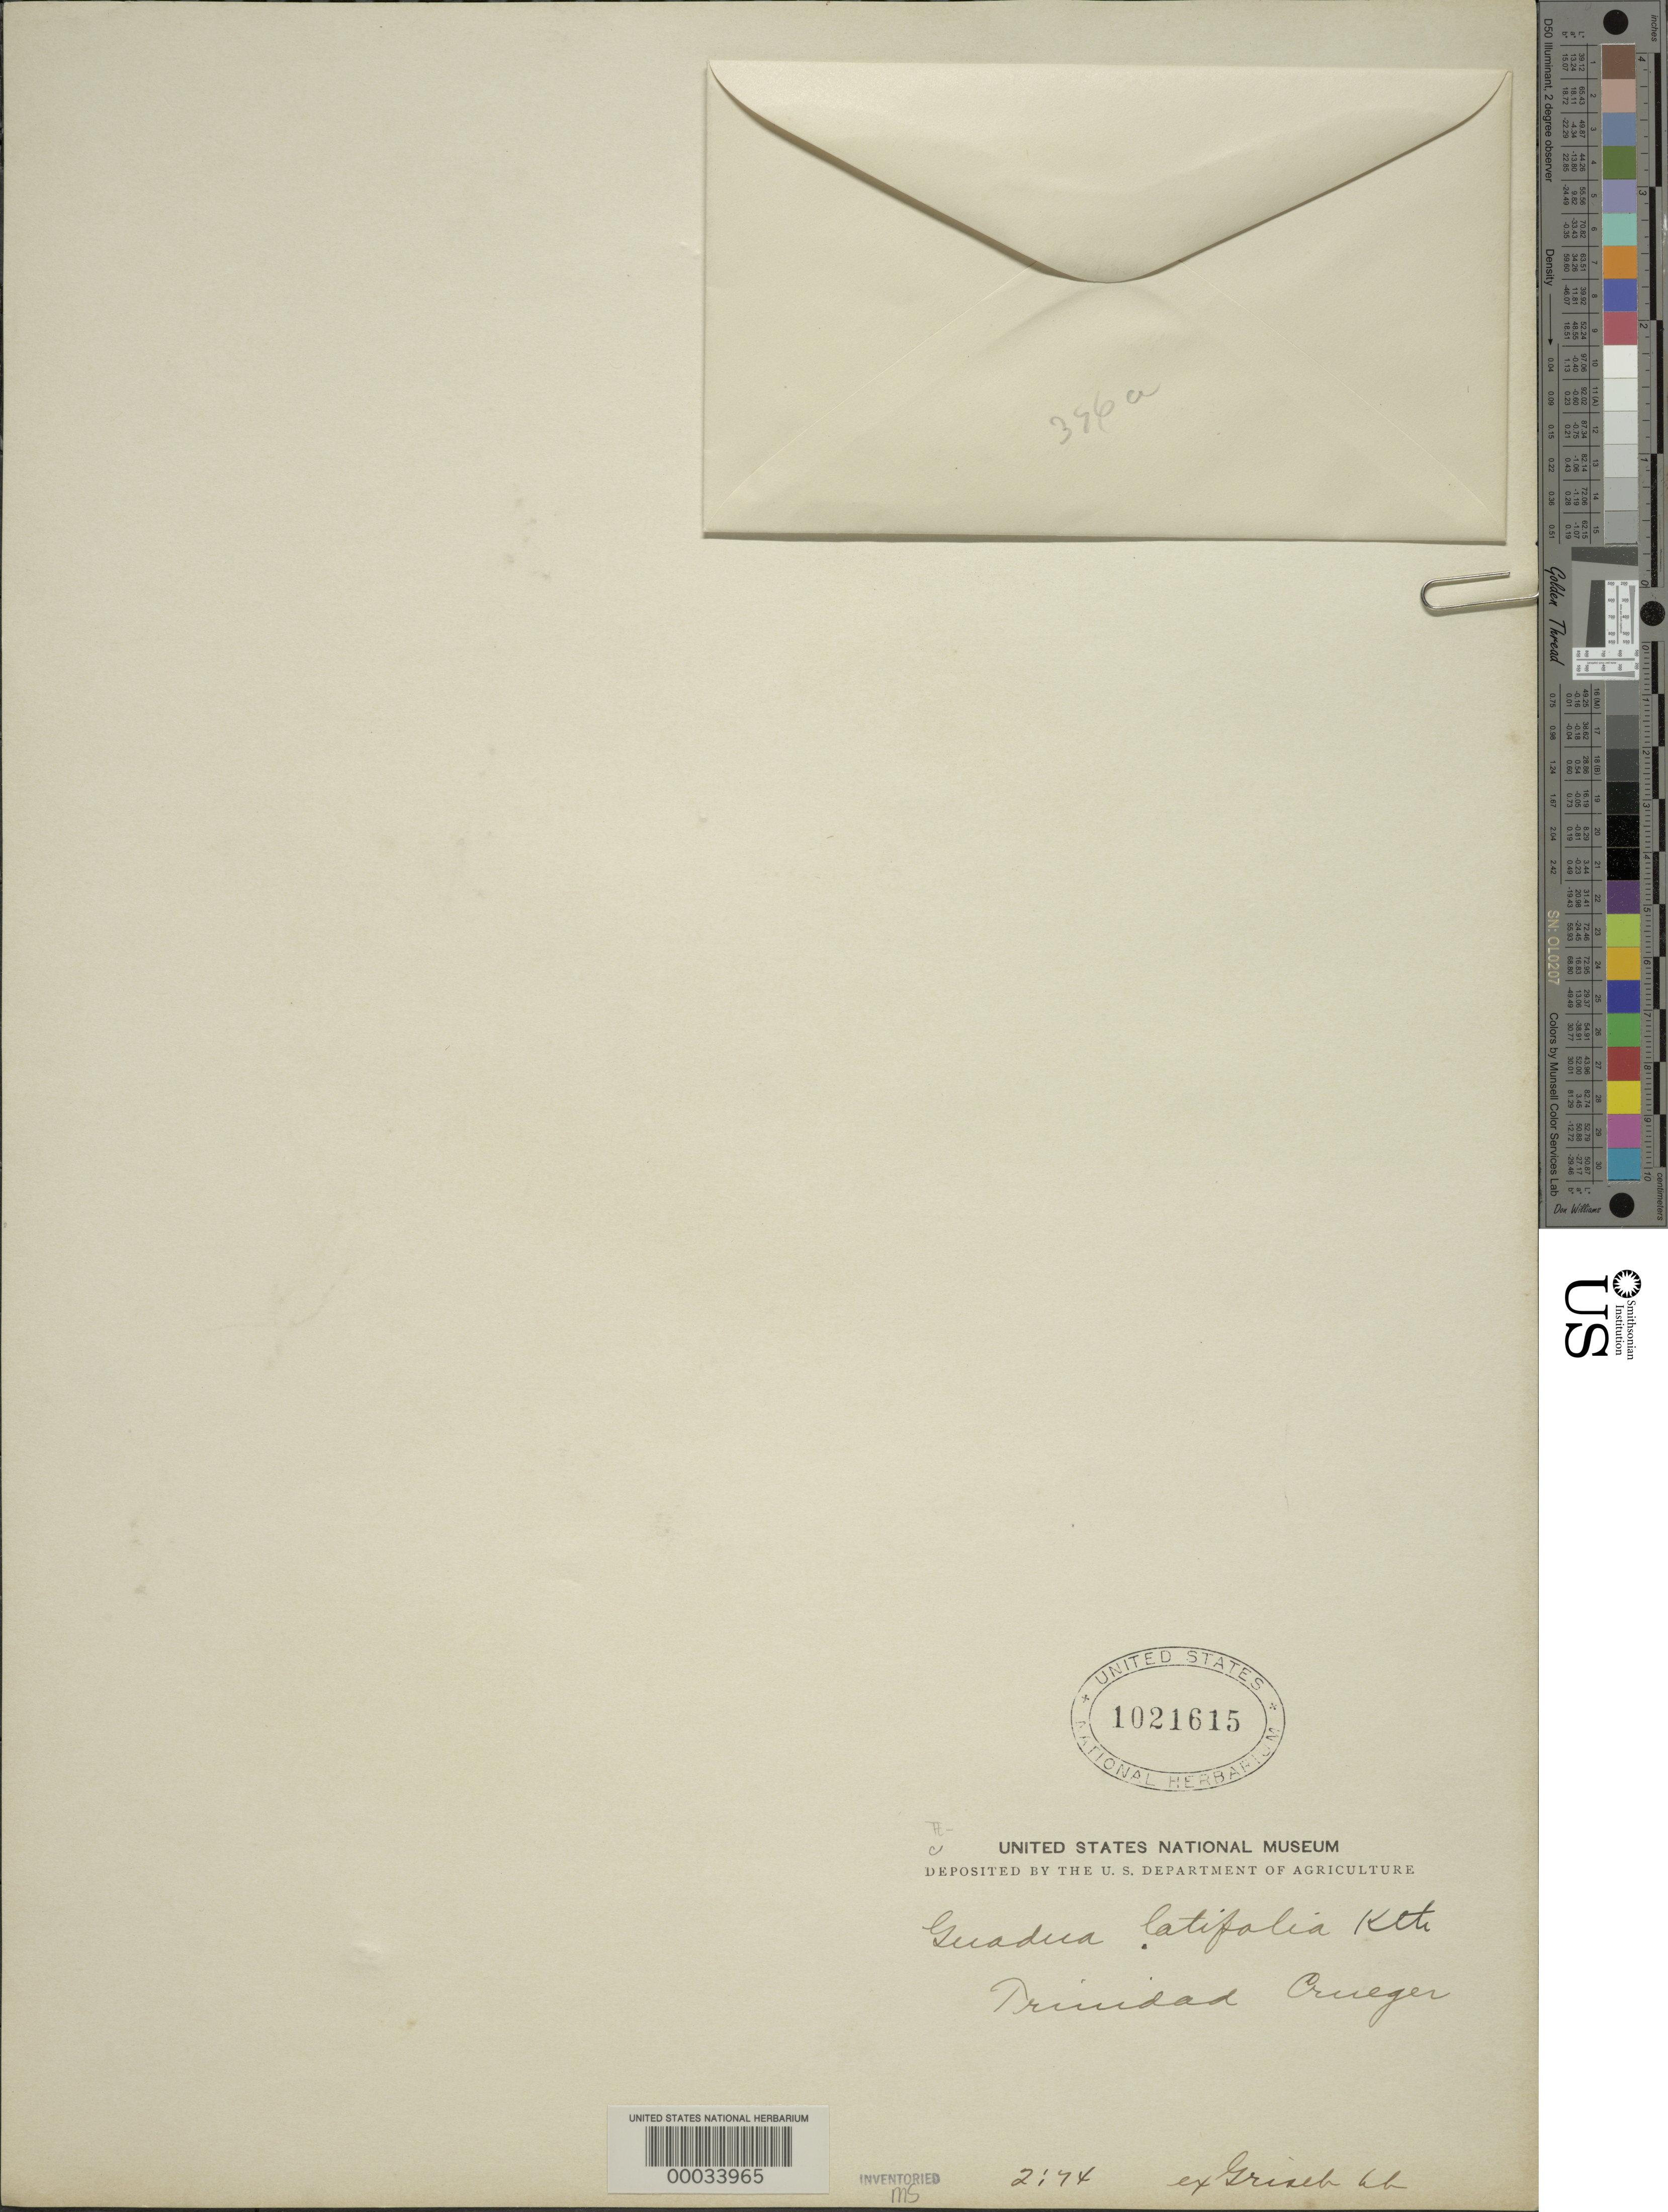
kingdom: Plantae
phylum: Tracheophyta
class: Liliopsida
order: Poales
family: Poaceae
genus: Bambusa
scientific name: Bambusa sp.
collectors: H. Crueger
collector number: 396 A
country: Trinidad and Tobago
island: Trinidad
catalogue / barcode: US 1021615